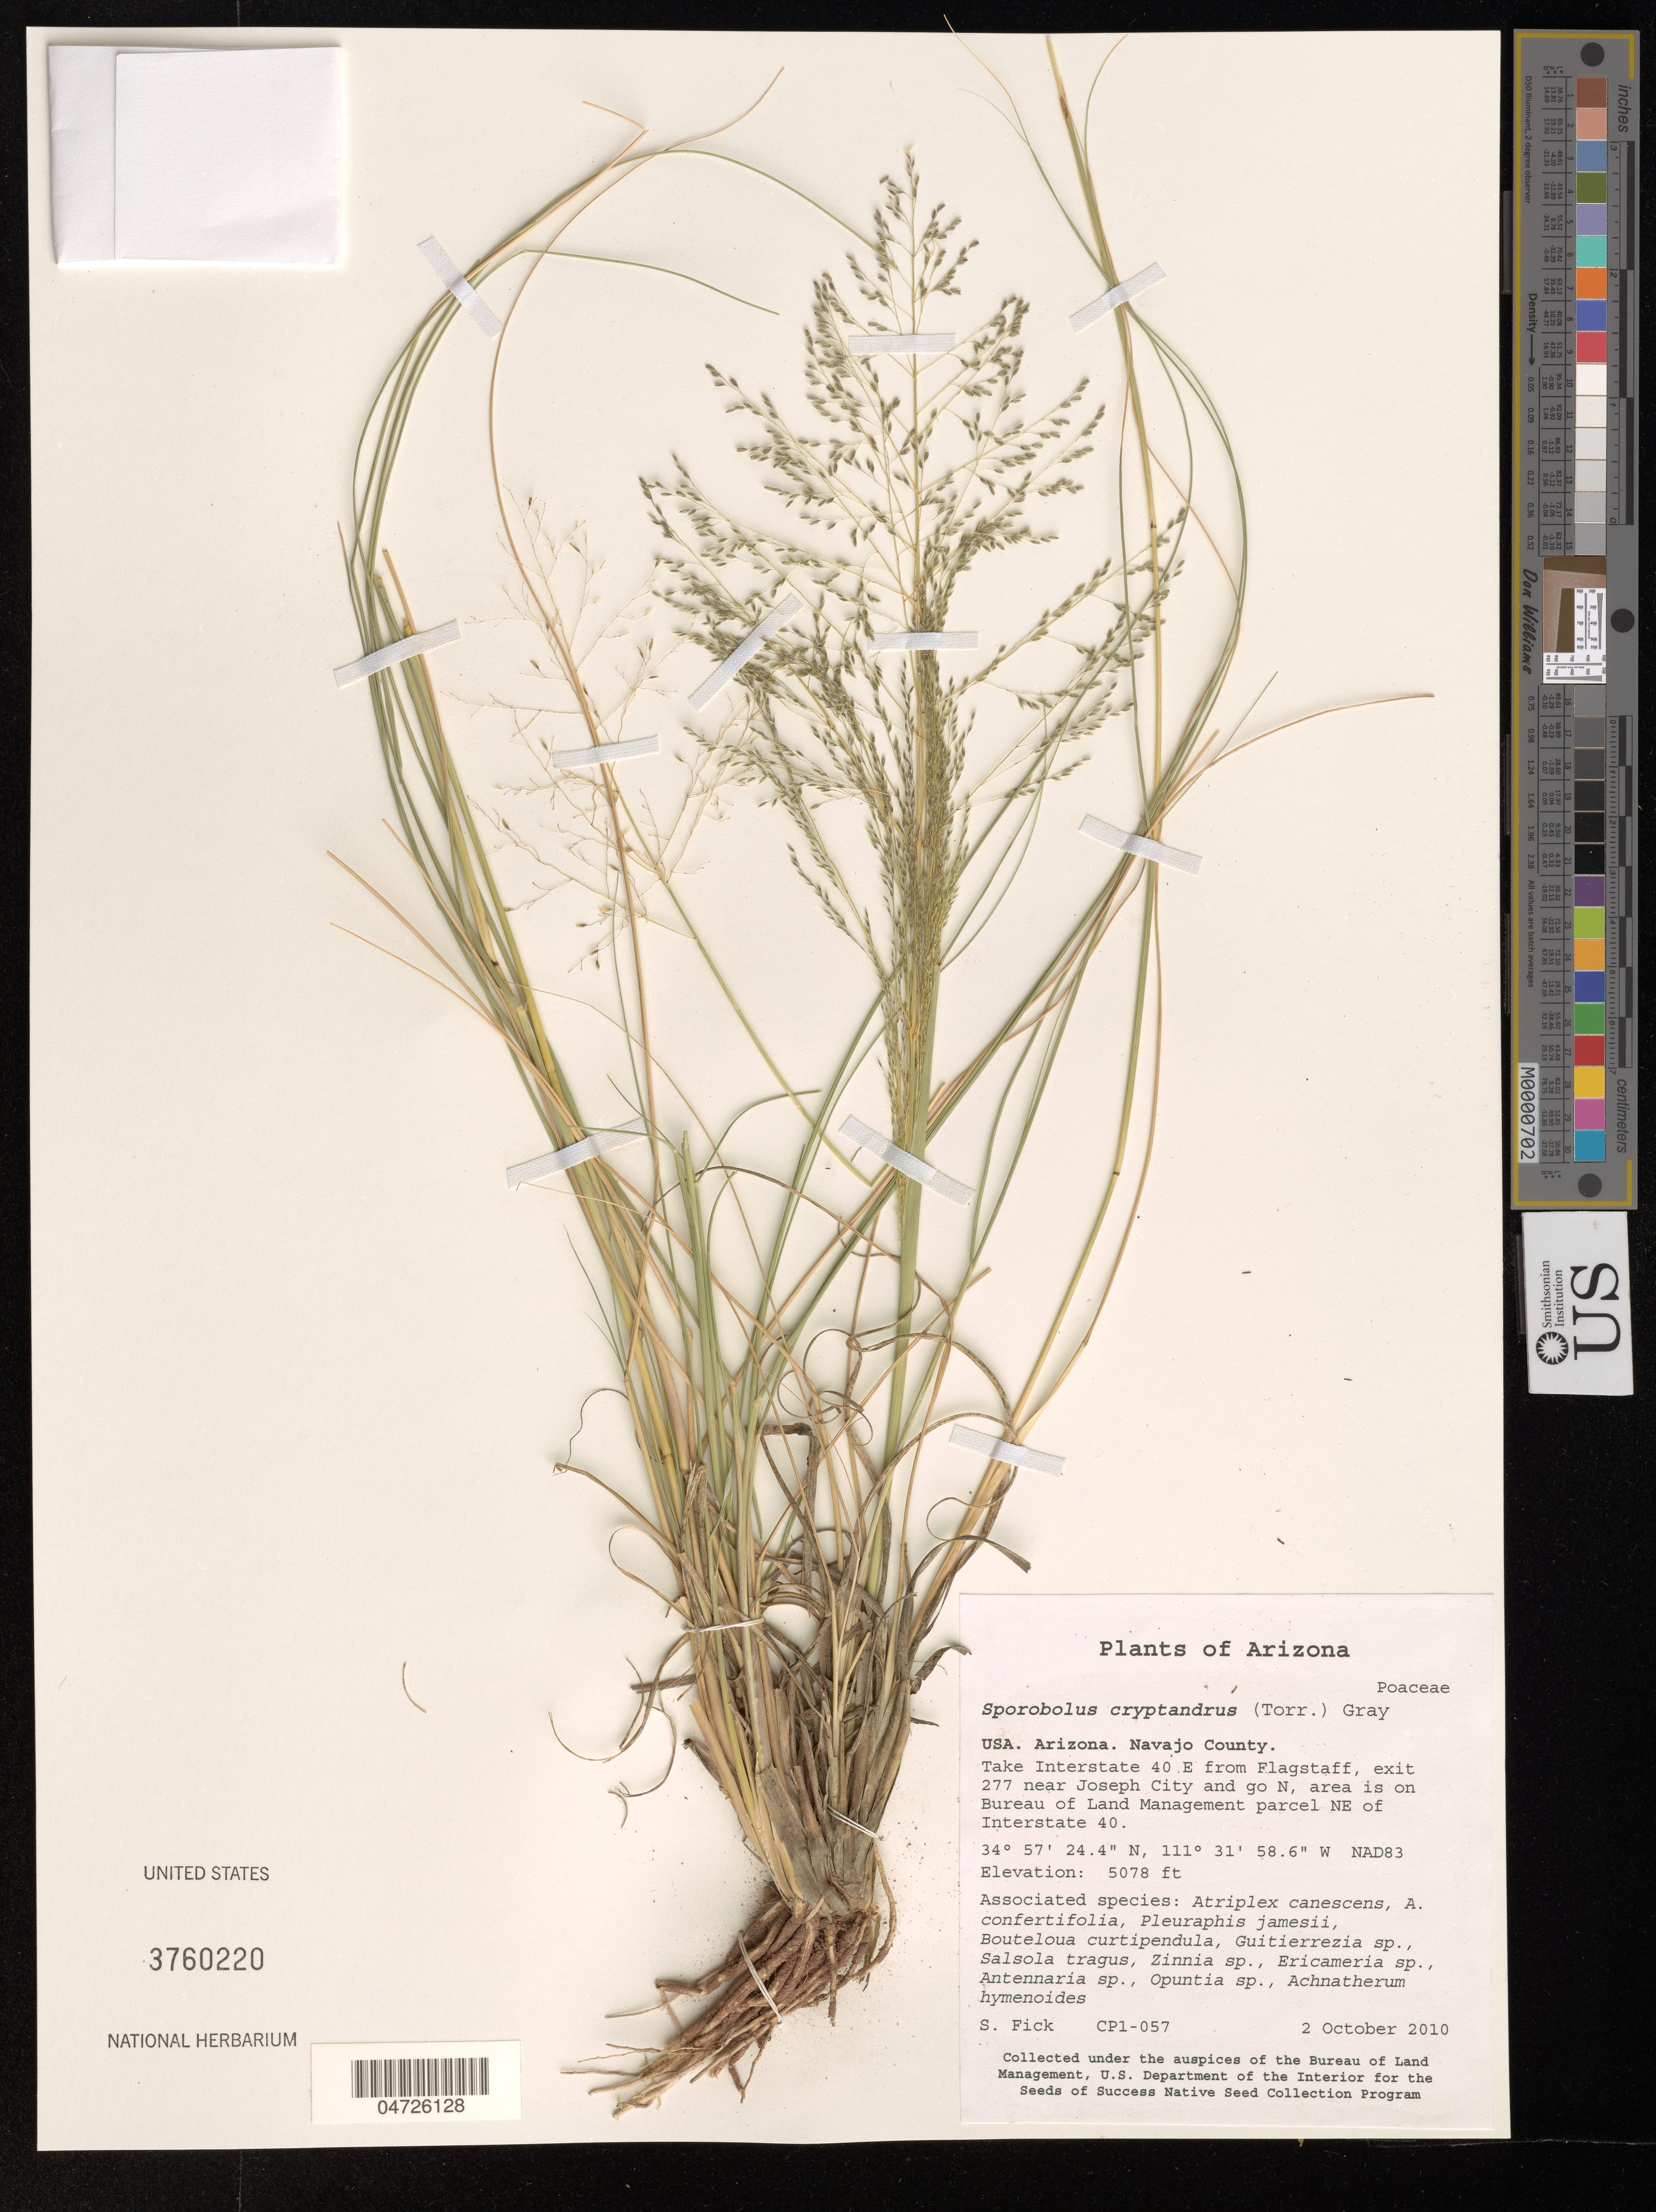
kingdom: Plantae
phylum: Tracheophyta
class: Liliopsida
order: Poales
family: Poaceae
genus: Sporobolus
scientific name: Sporobolus cryptandrus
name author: (Torr.) A. Gray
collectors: S. Fick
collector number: CP1-057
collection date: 2010-10-02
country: United States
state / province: Arizona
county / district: Navajo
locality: Navajo County. Take Interstate 40 E from Flagstaff, exit 277 near Joseph City and go N, area is on Bureau of Land Management parcel NE of Interstate 40. NAD83.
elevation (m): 1548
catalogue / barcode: US 3760220